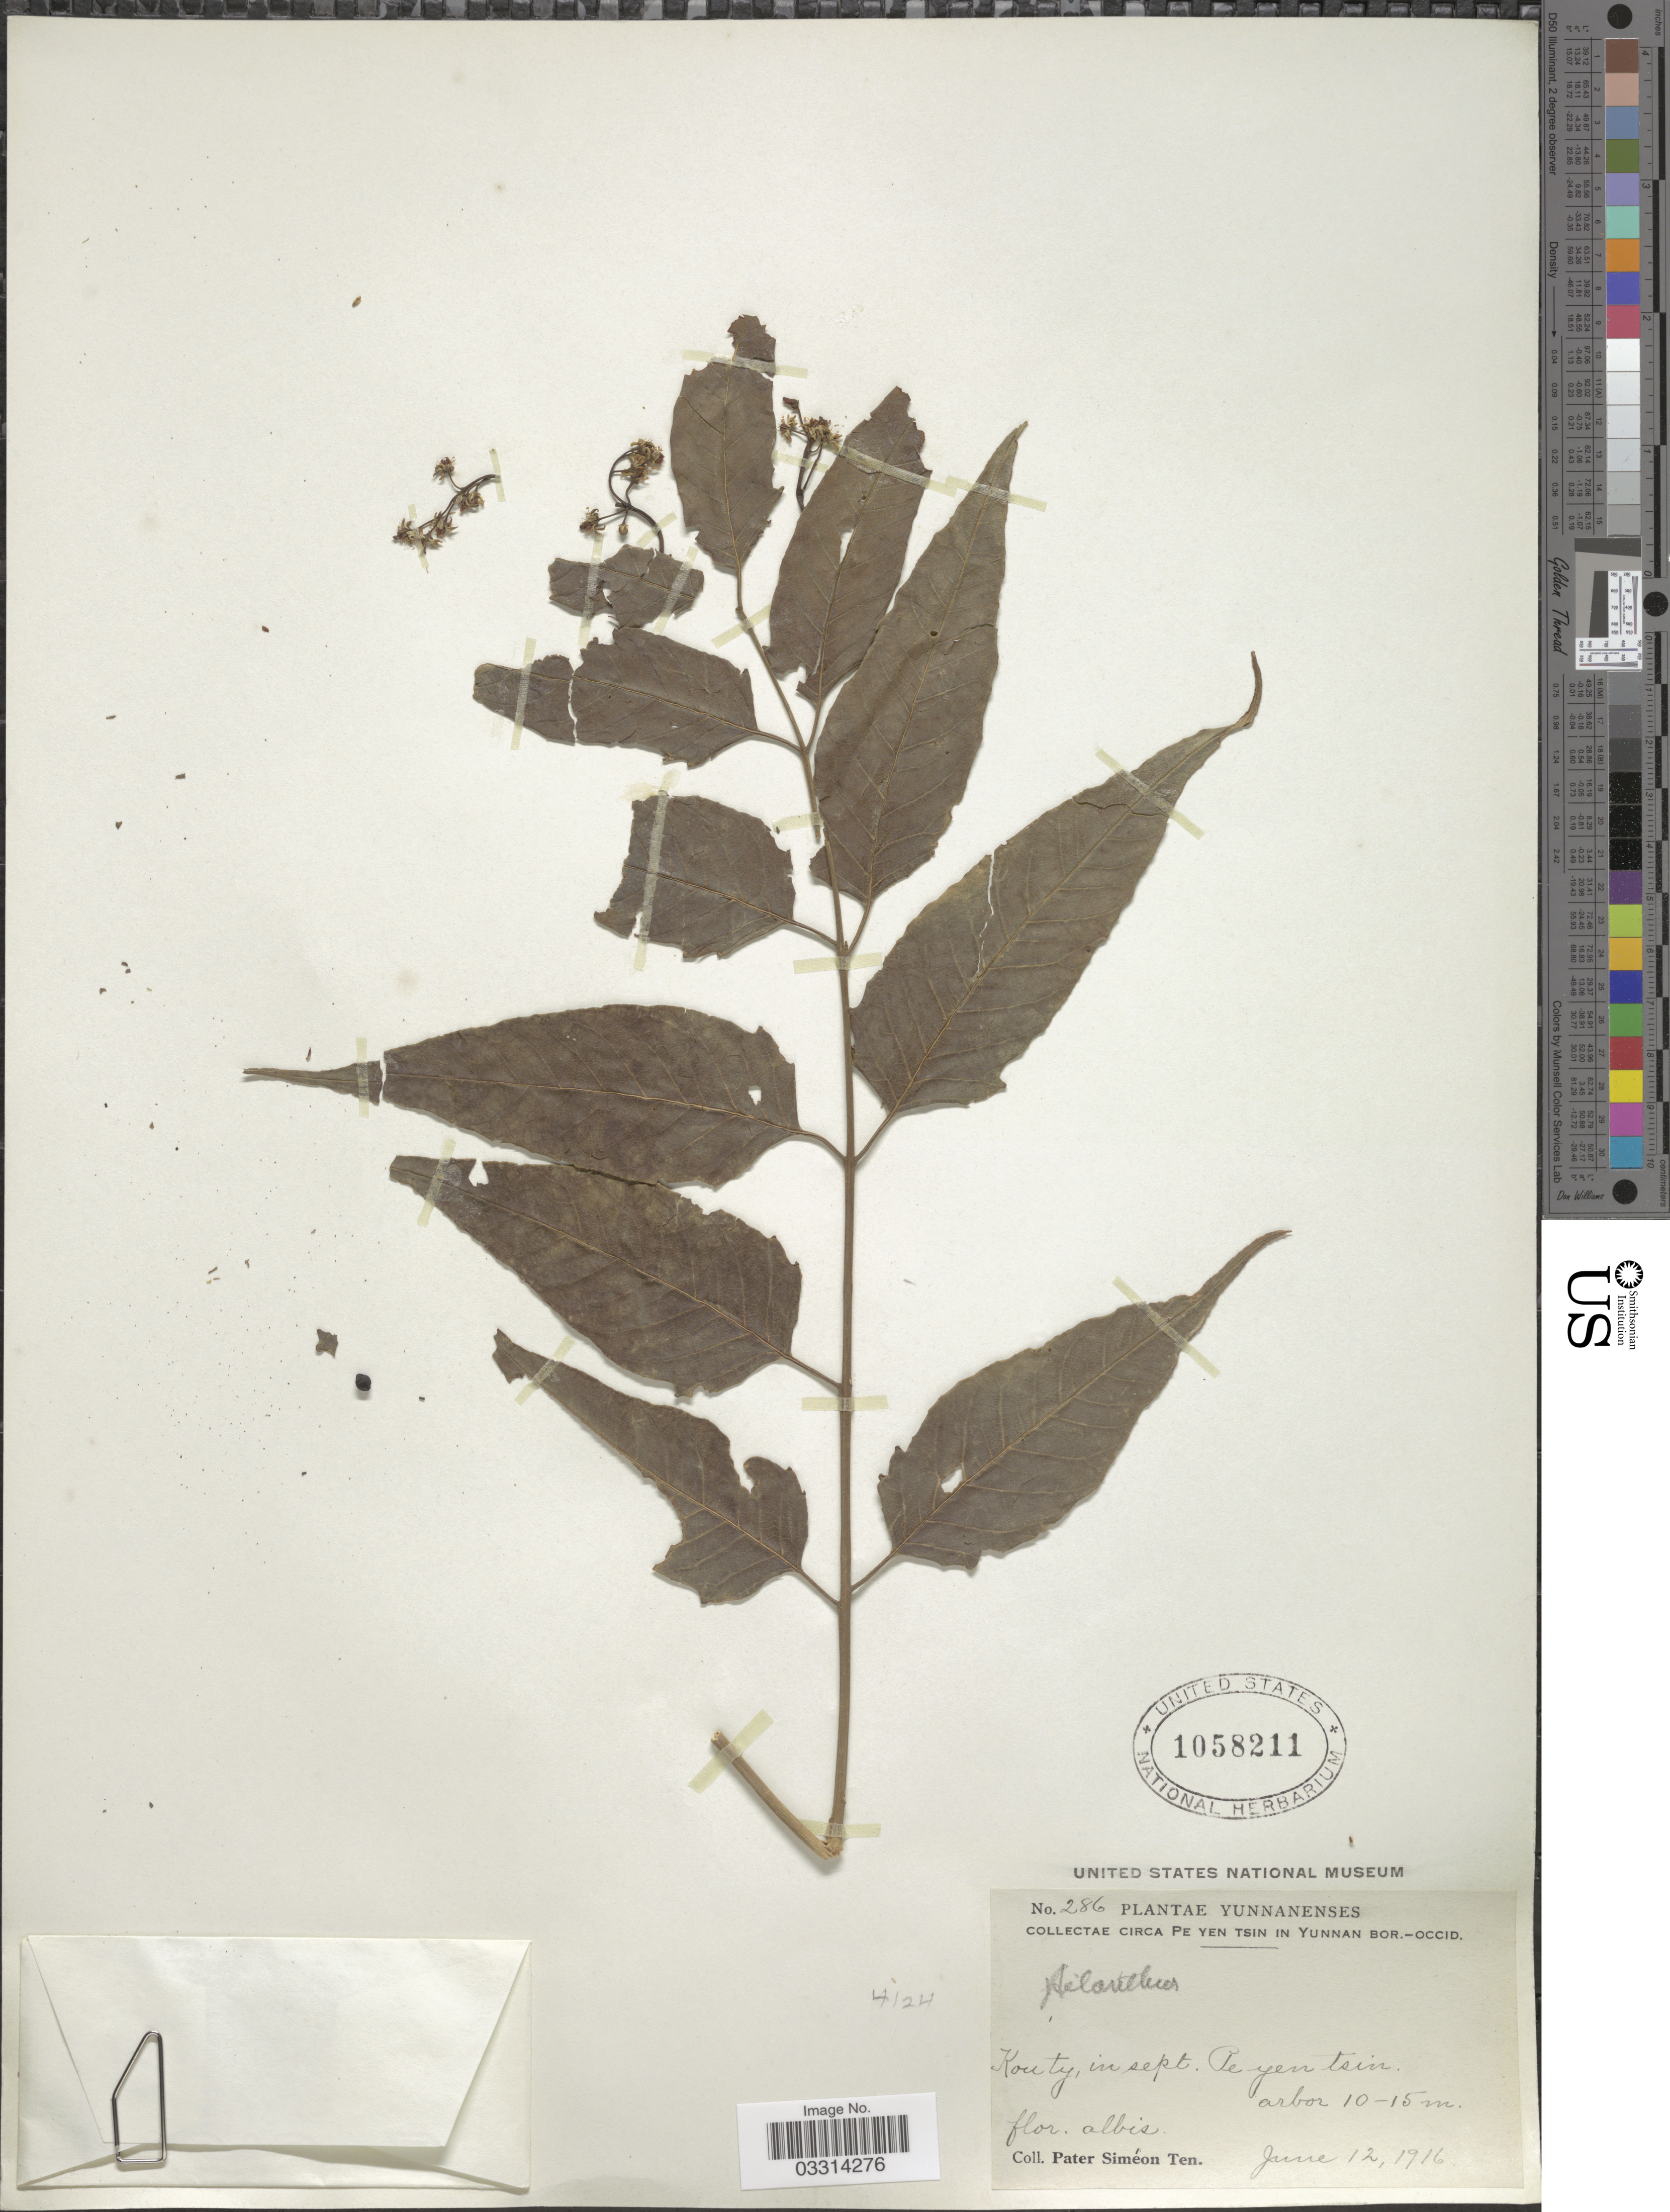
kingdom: Plantae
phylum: Tracheophyta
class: Magnoliopsida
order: Sapindales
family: Simaroubaceae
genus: Ailanthus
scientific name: Ailanthus sp.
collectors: P. S. Ten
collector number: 286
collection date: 1916-06-12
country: China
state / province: Yunnan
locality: Pe Yen Tsin in Yunnan Bor.-Occid. Kouty, in sept. Pe yen tsin.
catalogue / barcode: US 1058211